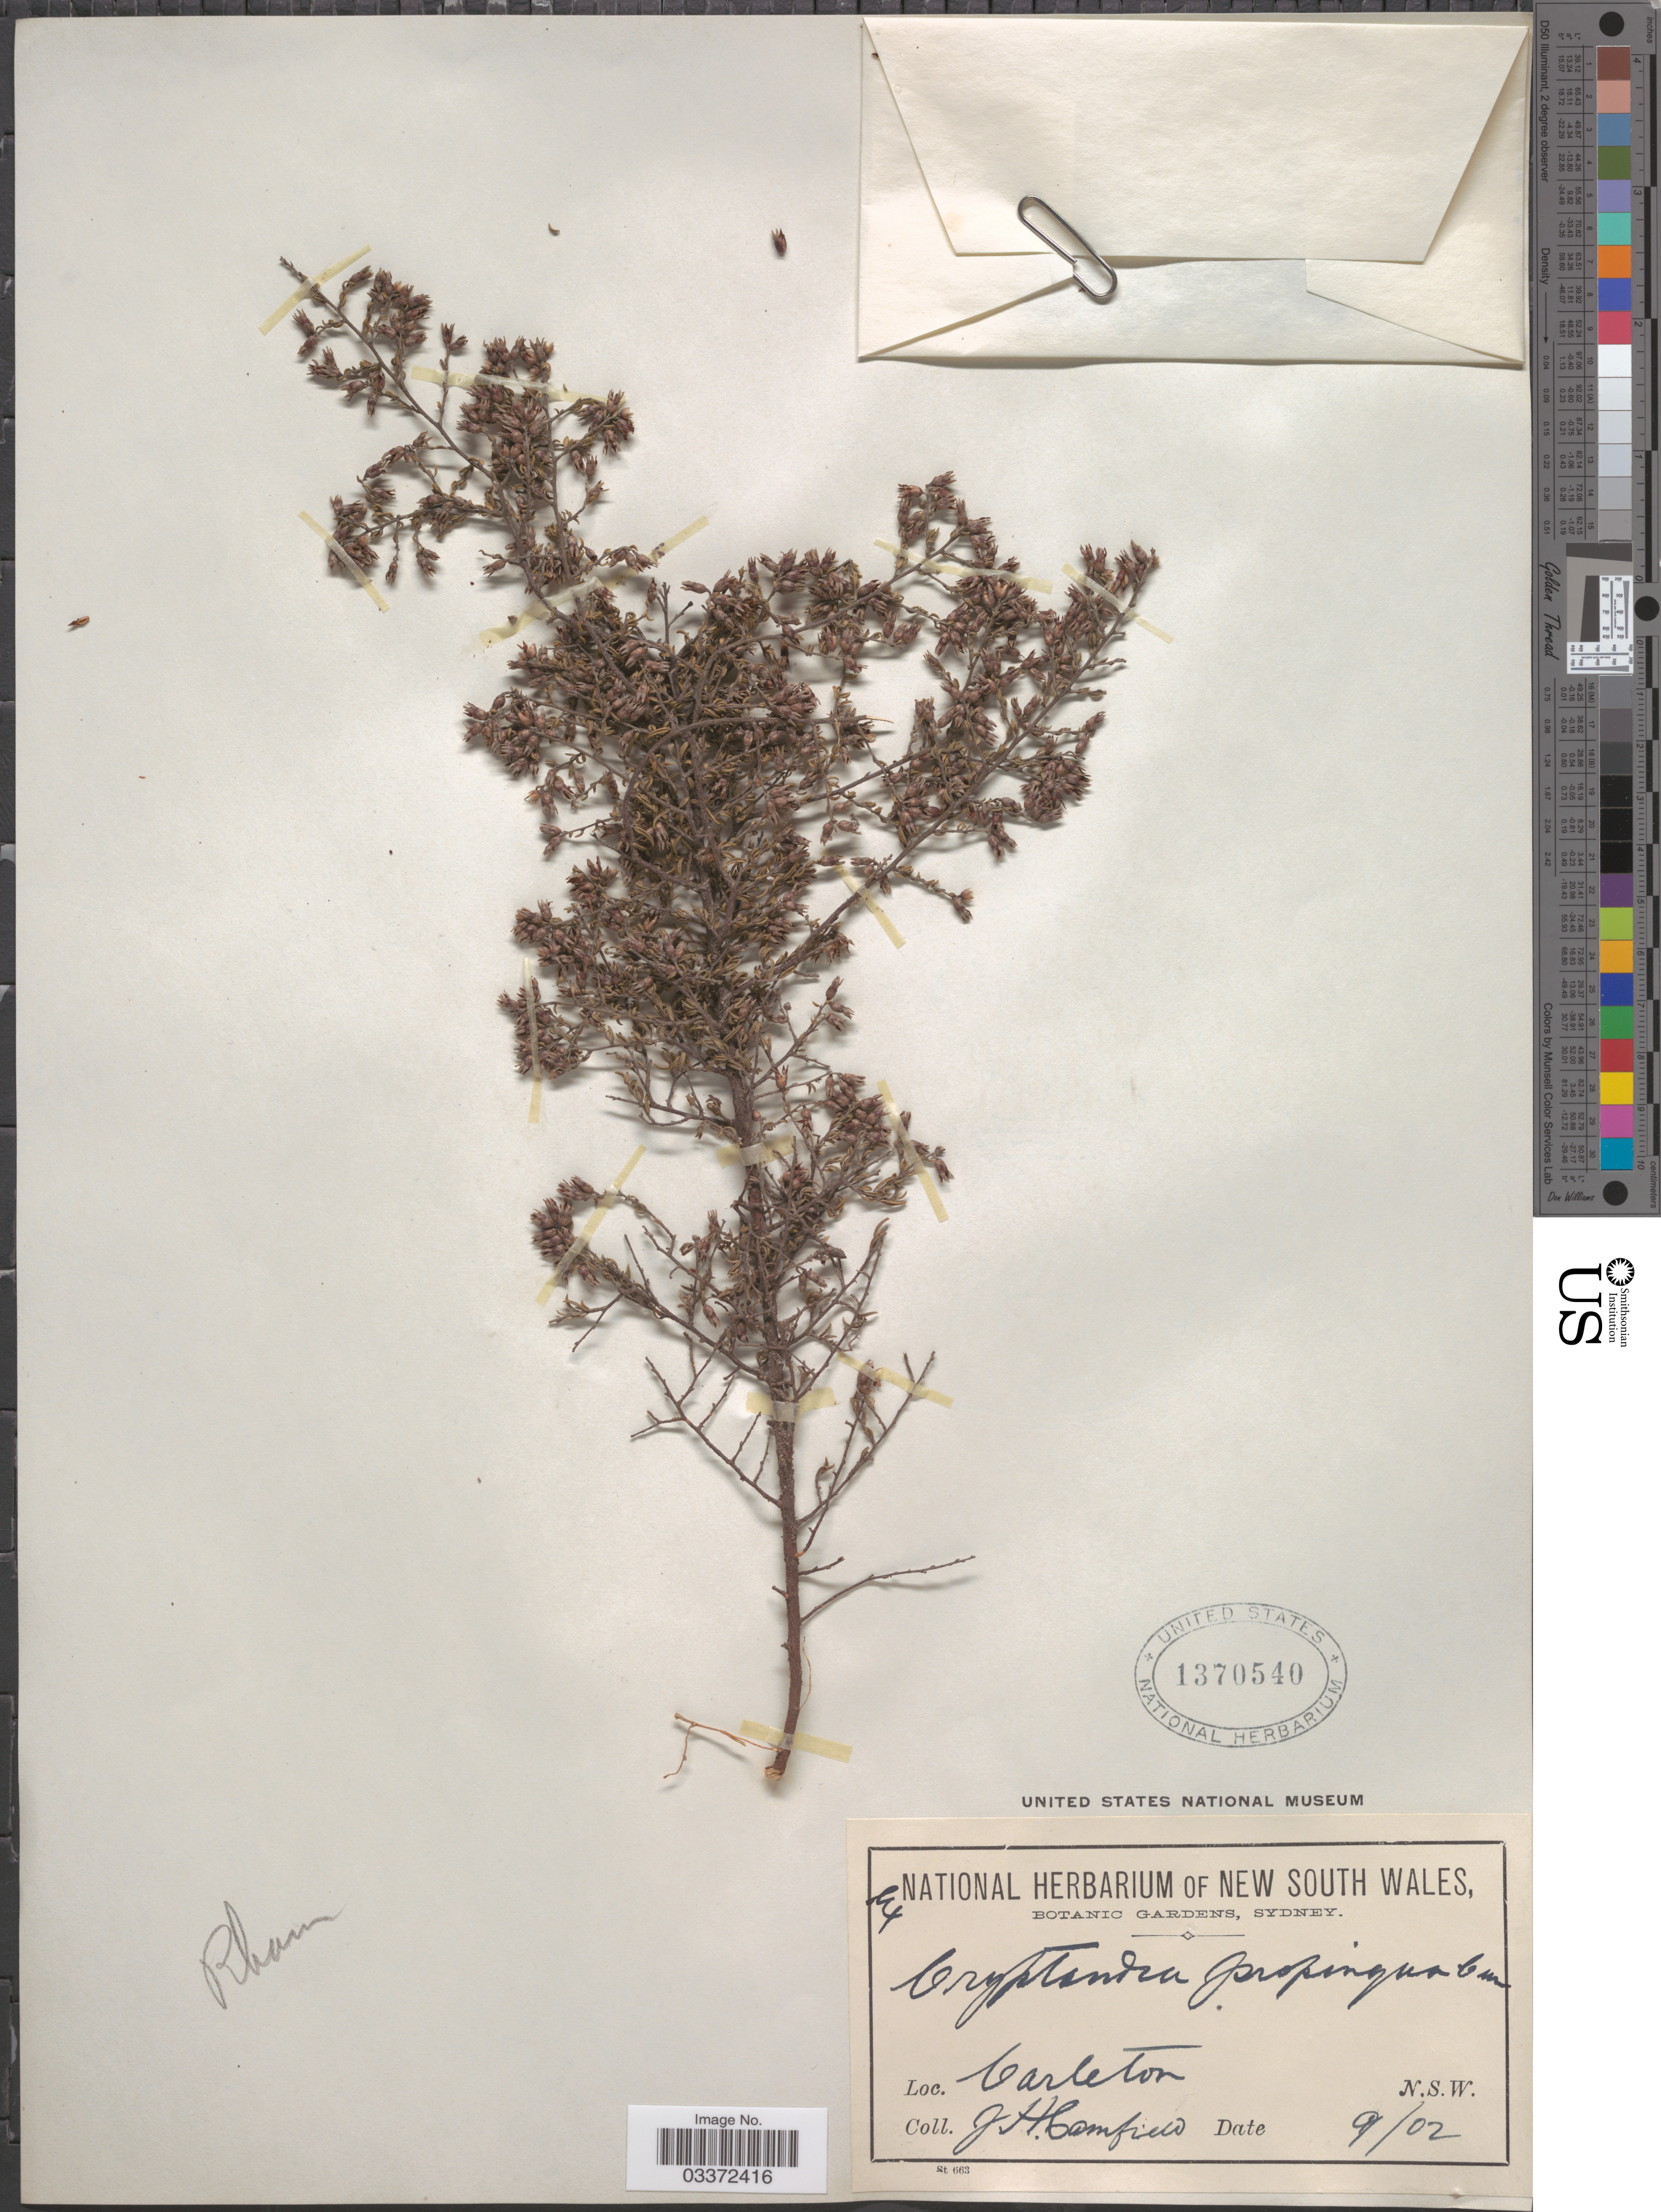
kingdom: Plantae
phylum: Tracheophyta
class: Magnoliopsida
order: Rosales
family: Rhamnaceae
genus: Cryptandra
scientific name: Cryptandra propinqua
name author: A. Cunn. ex Fenzl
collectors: J. Camfield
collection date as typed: Transcribed d/m/y: /9/2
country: Australia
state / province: New South Wales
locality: Carleton.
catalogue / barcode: US 1370540